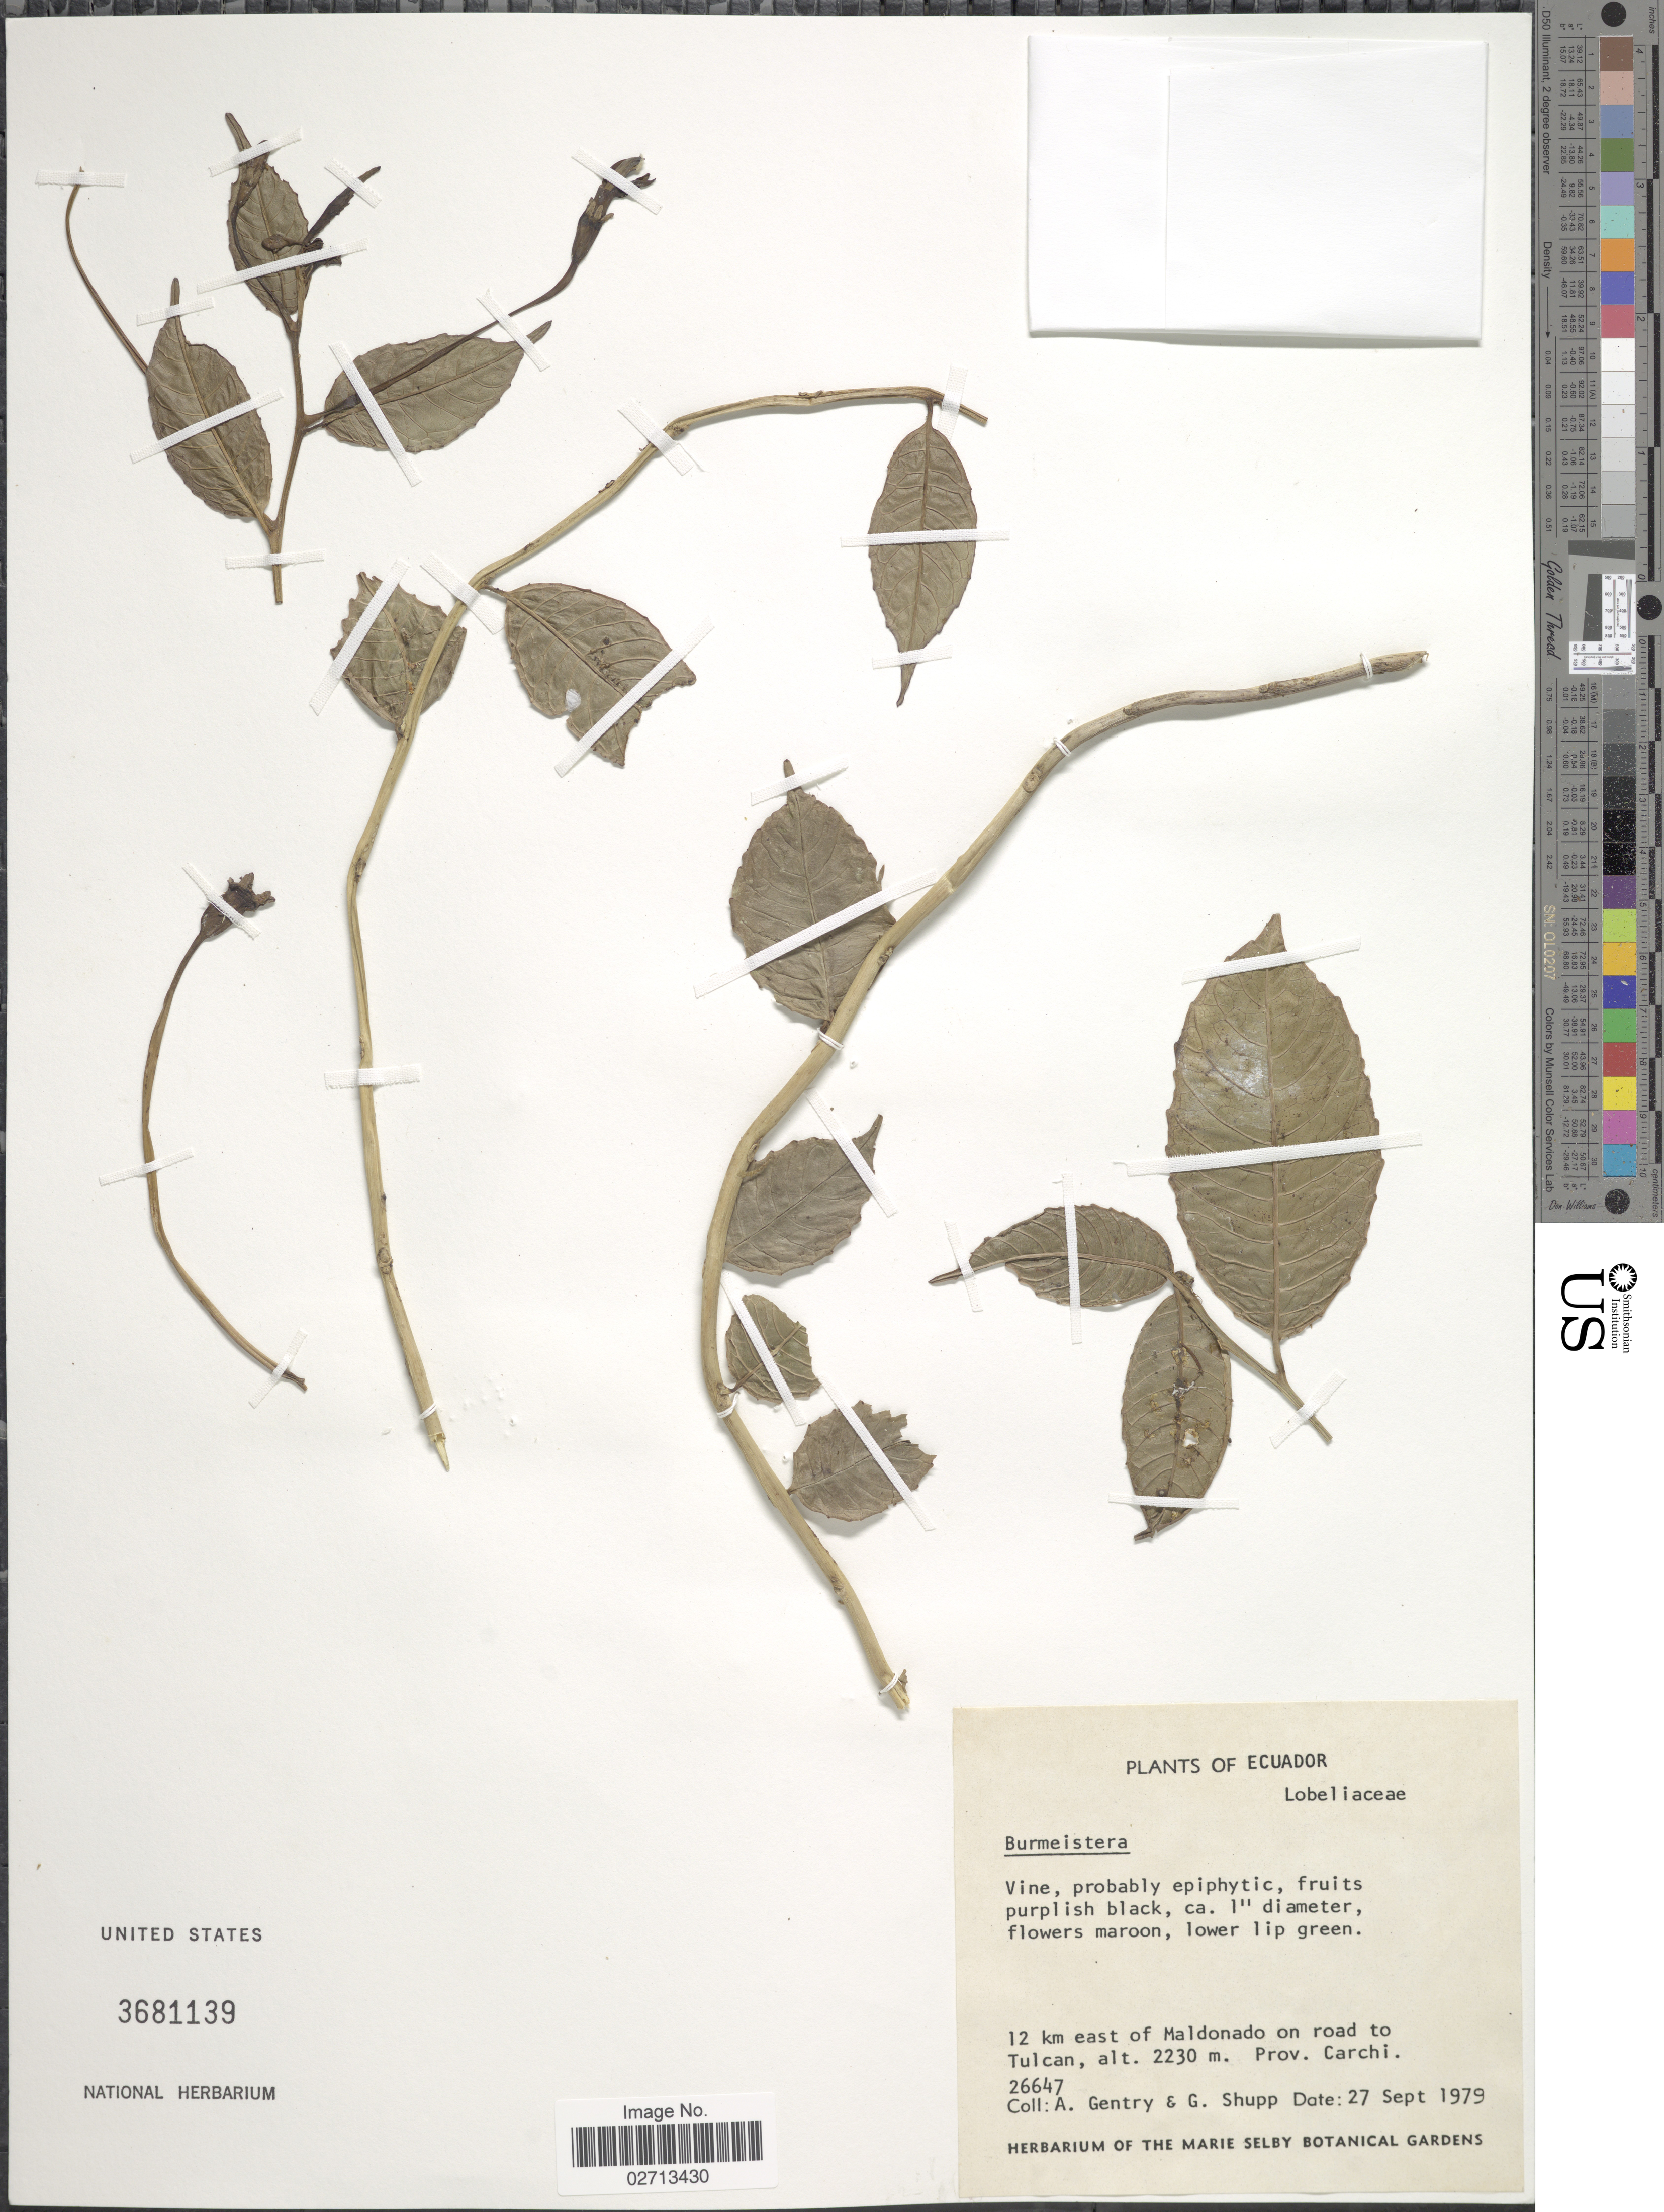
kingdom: Plantae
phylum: Tracheophyta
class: Magnoliopsida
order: Asterales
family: Campanulaceae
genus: Burmeistera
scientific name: Burmeistera sp.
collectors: A. H. Gentry & G. Shupp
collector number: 26647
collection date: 1979-09-27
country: Ecuador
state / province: Carchi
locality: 12 km east of Maldonado on road to Tulcan.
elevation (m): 2230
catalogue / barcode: US 3681139